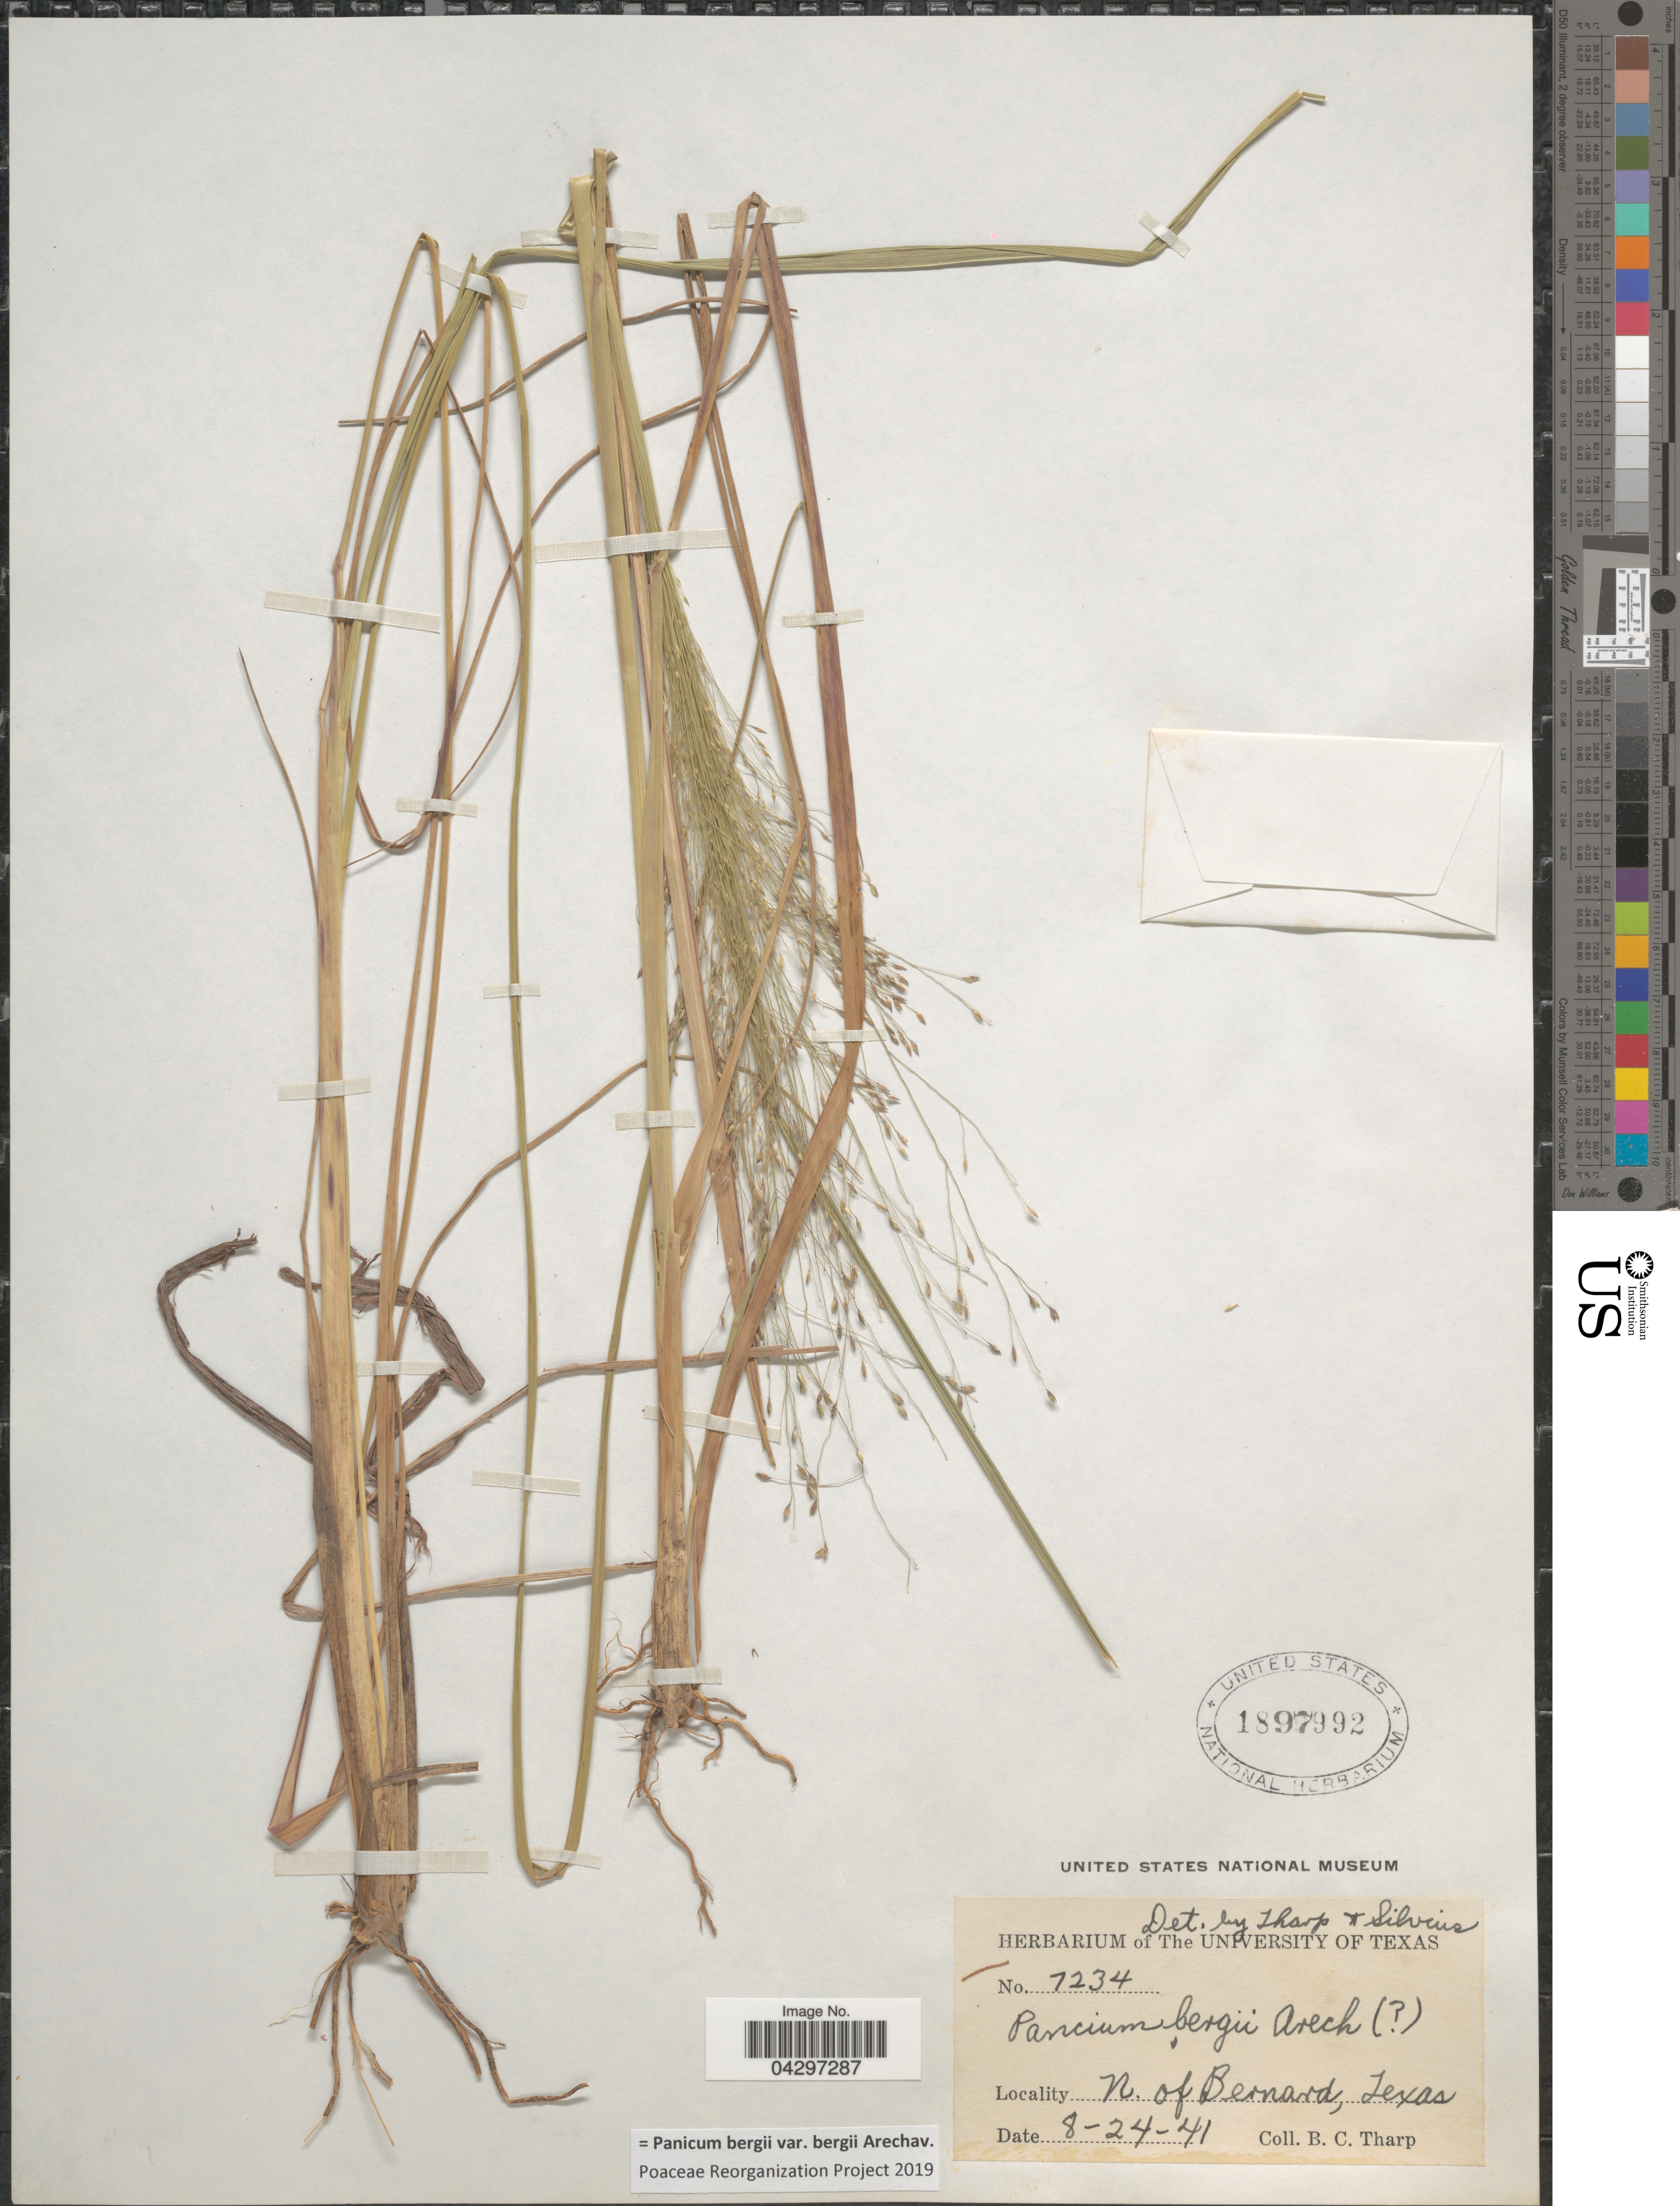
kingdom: Plantae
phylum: Tracheophyta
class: Liliopsida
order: Poales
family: Poaceae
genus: Panicum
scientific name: Panicum bergii var. bergii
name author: Arechav.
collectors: B. C. Tharp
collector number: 1234*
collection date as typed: Transcribed d/m/y: 24/8/41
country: United States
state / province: Texas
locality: N. of Bernard.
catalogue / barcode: US 1897992